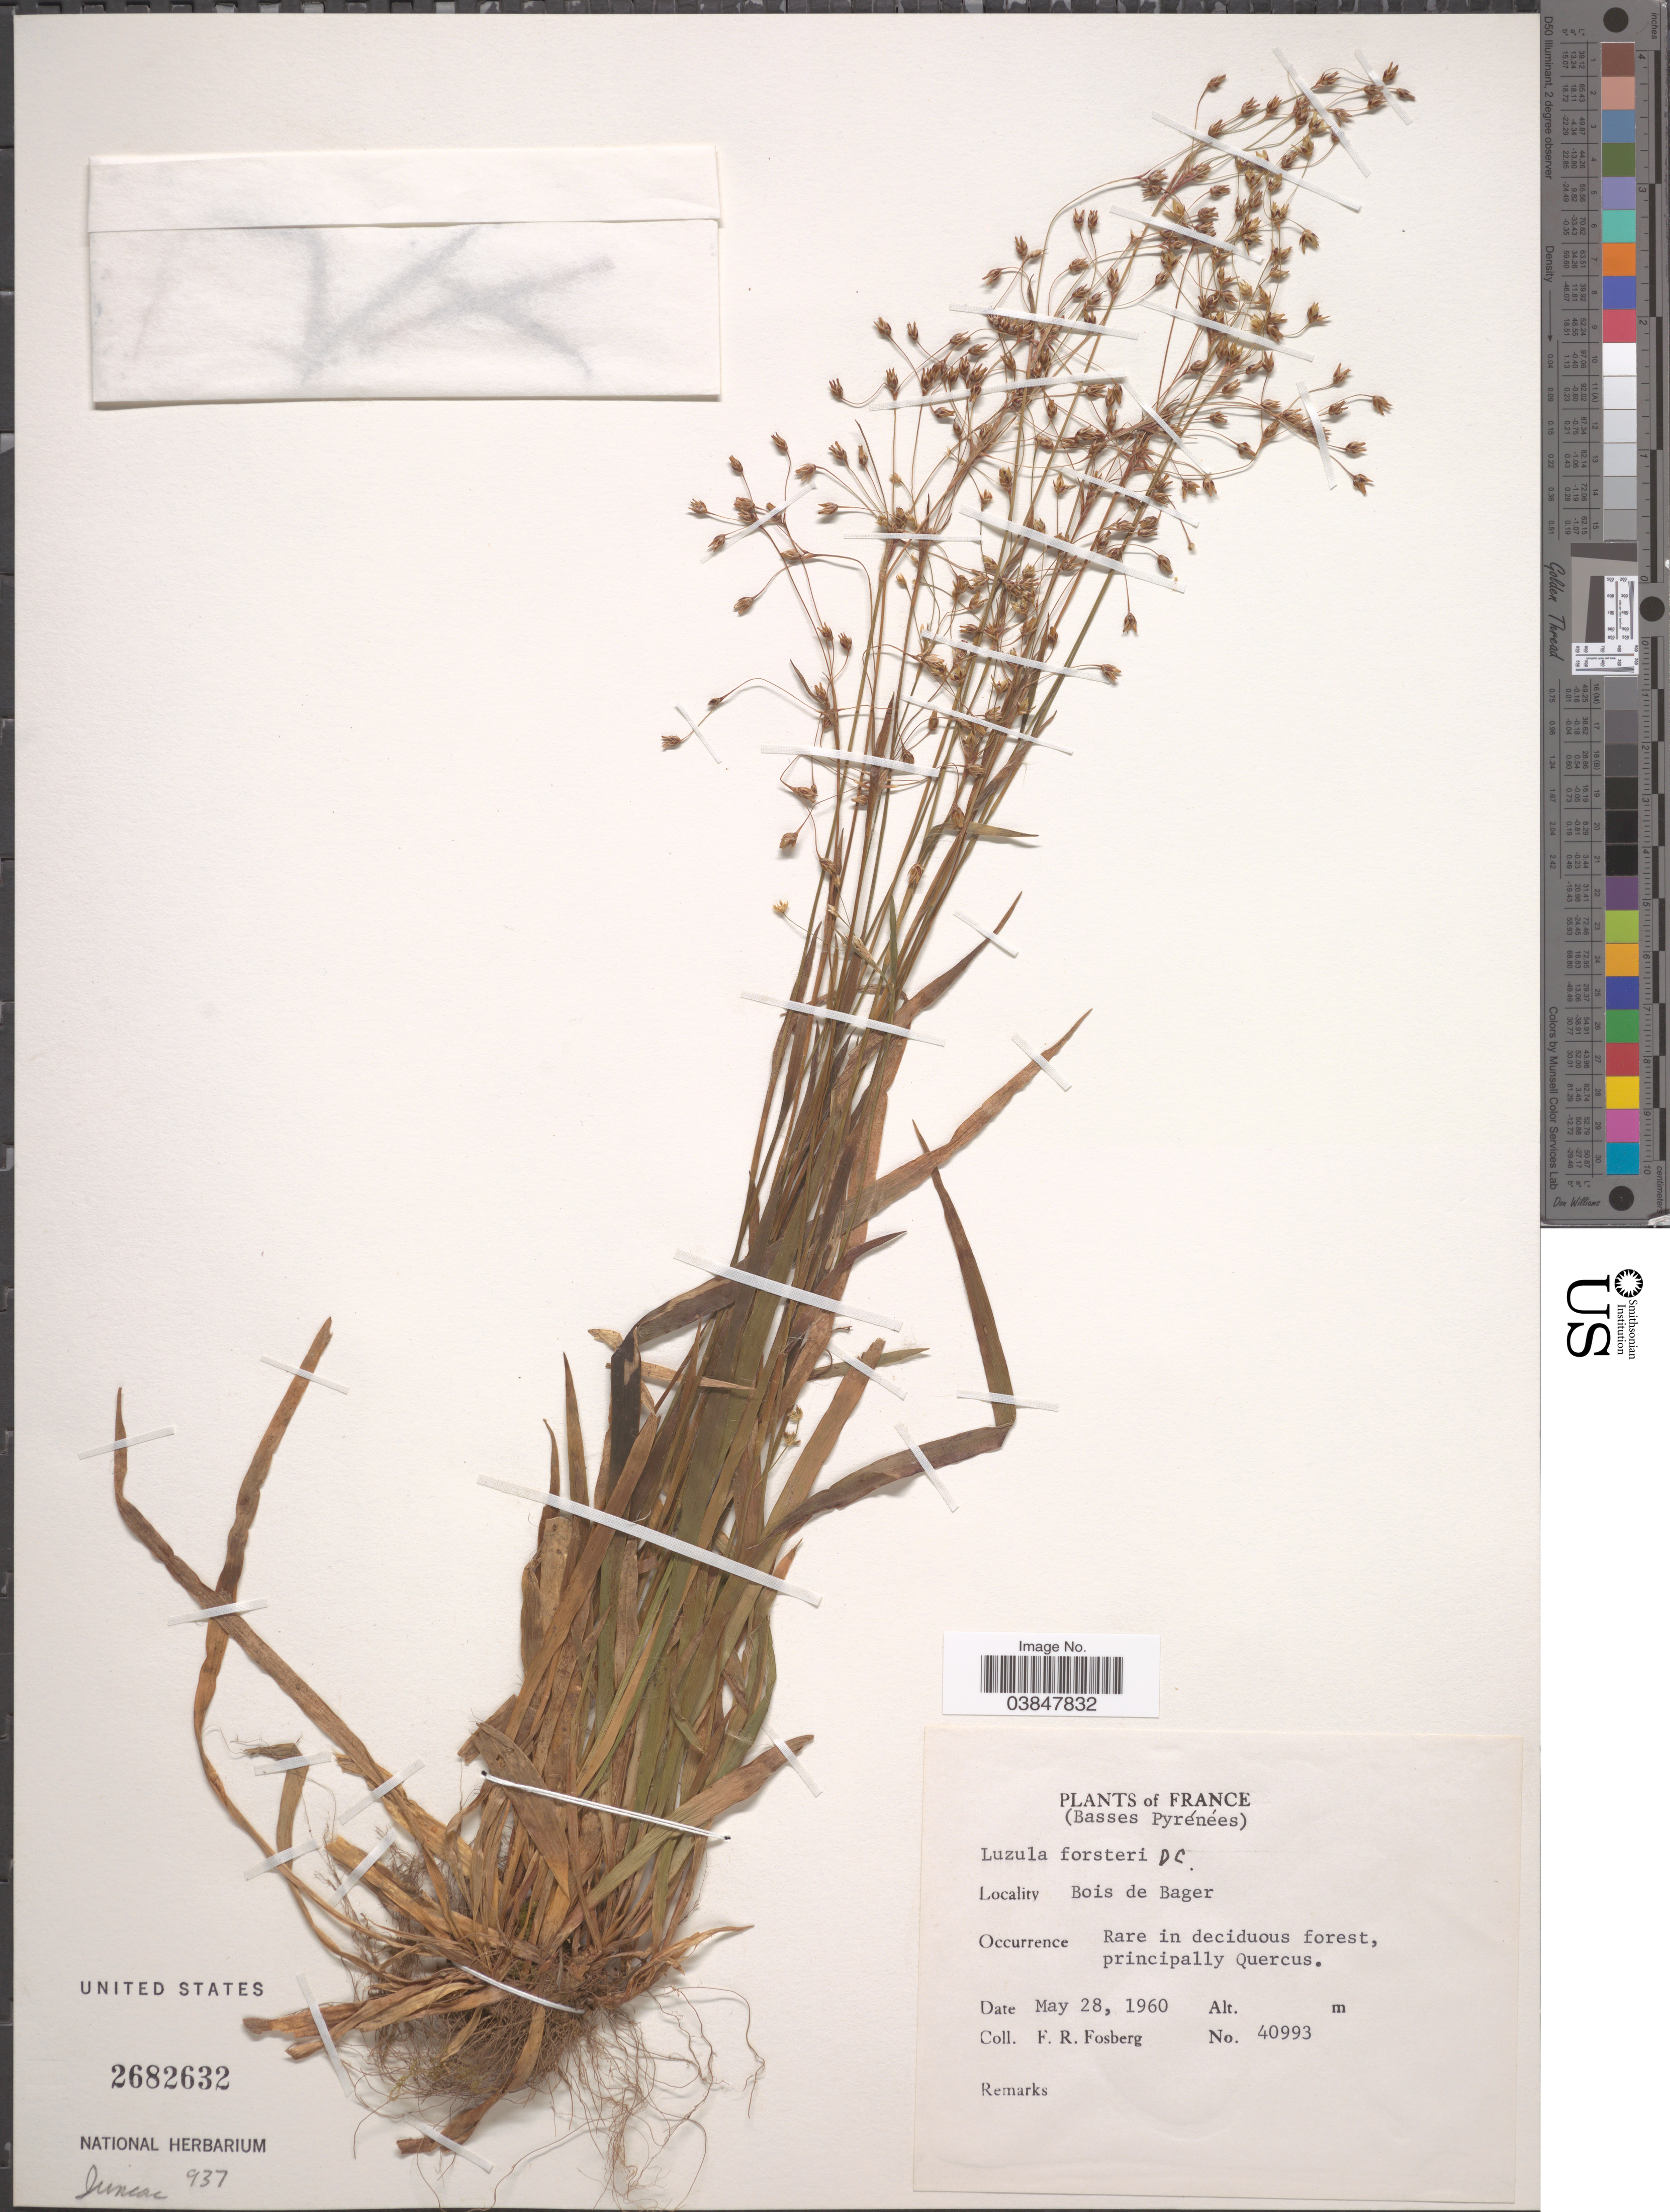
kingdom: Plantae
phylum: Tracheophyta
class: Liliopsida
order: Poales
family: Juncaceae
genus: Luzula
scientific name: Luzula forsteri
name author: (Sm.) DC.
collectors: F. R. Fosberg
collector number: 40993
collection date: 1960-05-28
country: France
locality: Basses Pyrénées. Bois de Bager.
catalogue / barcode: US 2682632